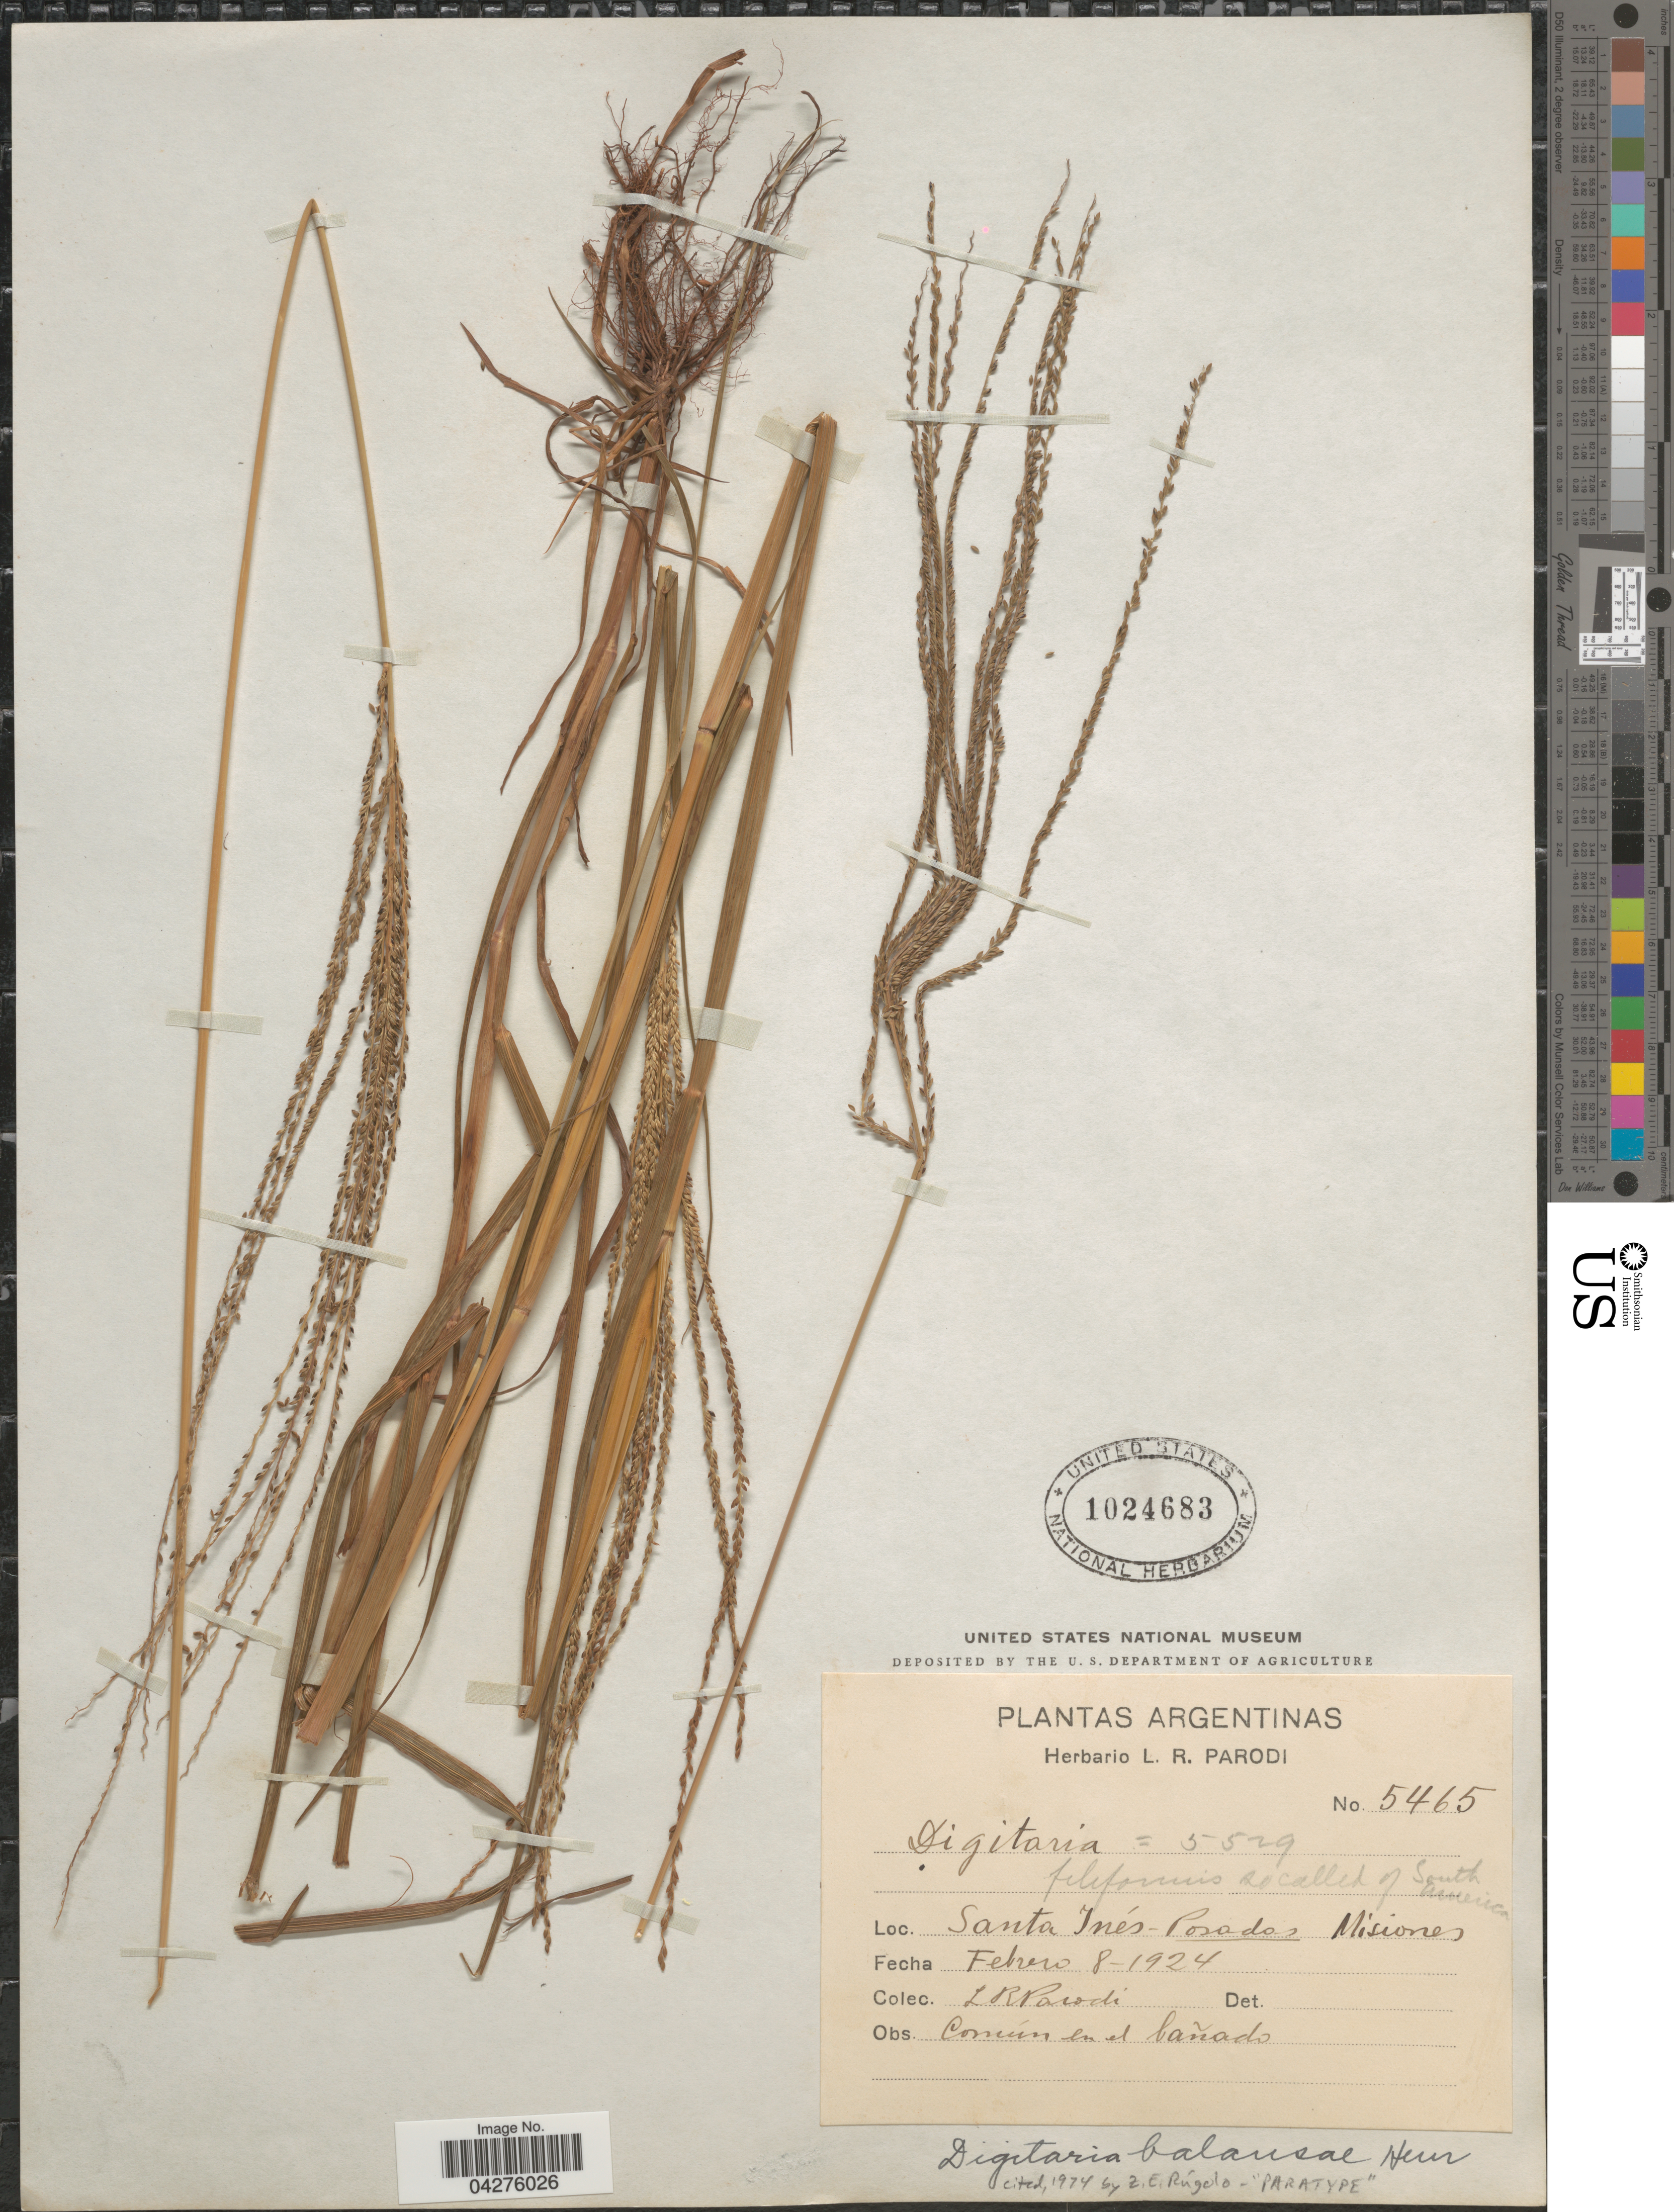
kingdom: Plantae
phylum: Tracheophyta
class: Liliopsida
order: Poales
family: Poaceae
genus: Digitaria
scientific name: Digitaria balansae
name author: Henr.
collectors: L. R. Parodi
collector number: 5465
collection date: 1924-02-08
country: Argentina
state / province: Misiones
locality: Santa Trés - Posados. Común en el Cañado.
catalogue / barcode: US 1024683